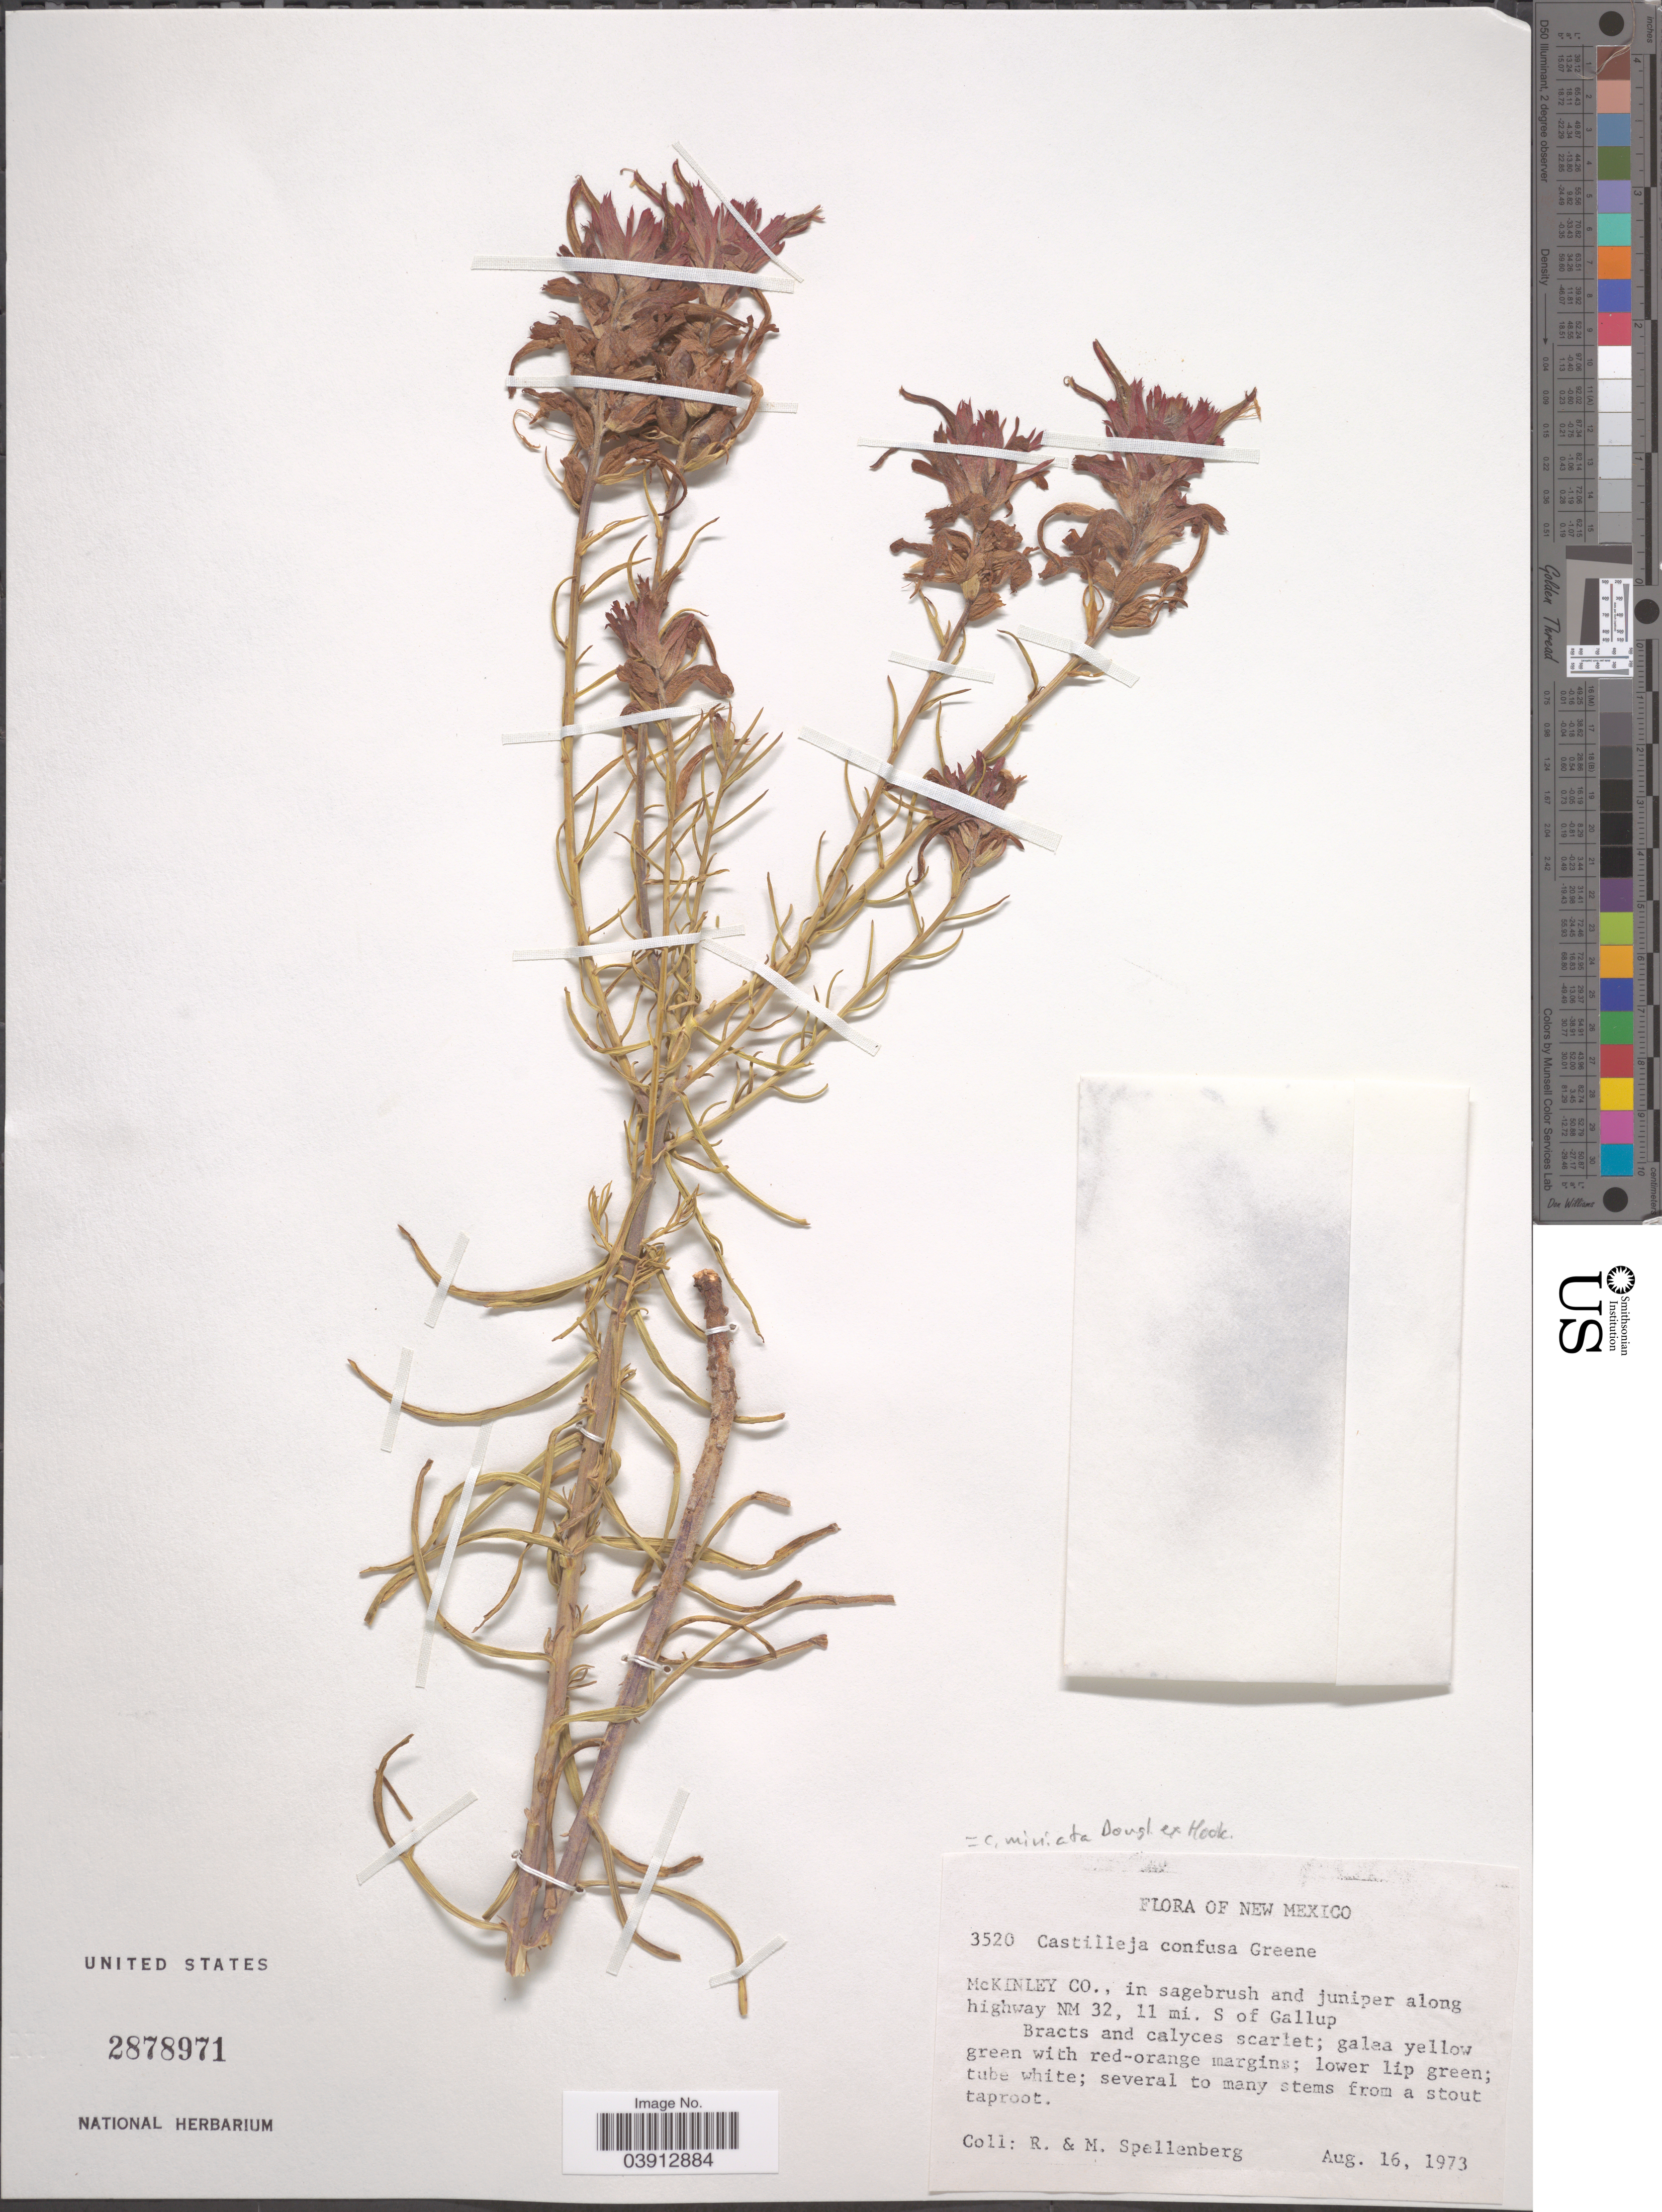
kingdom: Plantae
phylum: Tracheophyta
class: Magnoliopsida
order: Lamiales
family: Orobanchaceae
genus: Castilleja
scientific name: Castilleja miniata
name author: Douglas ex Hook.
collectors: R. Spellenberg & Spellenberg, M.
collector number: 3520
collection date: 1973-08-16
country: United States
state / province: New Mexico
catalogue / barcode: US 2878971